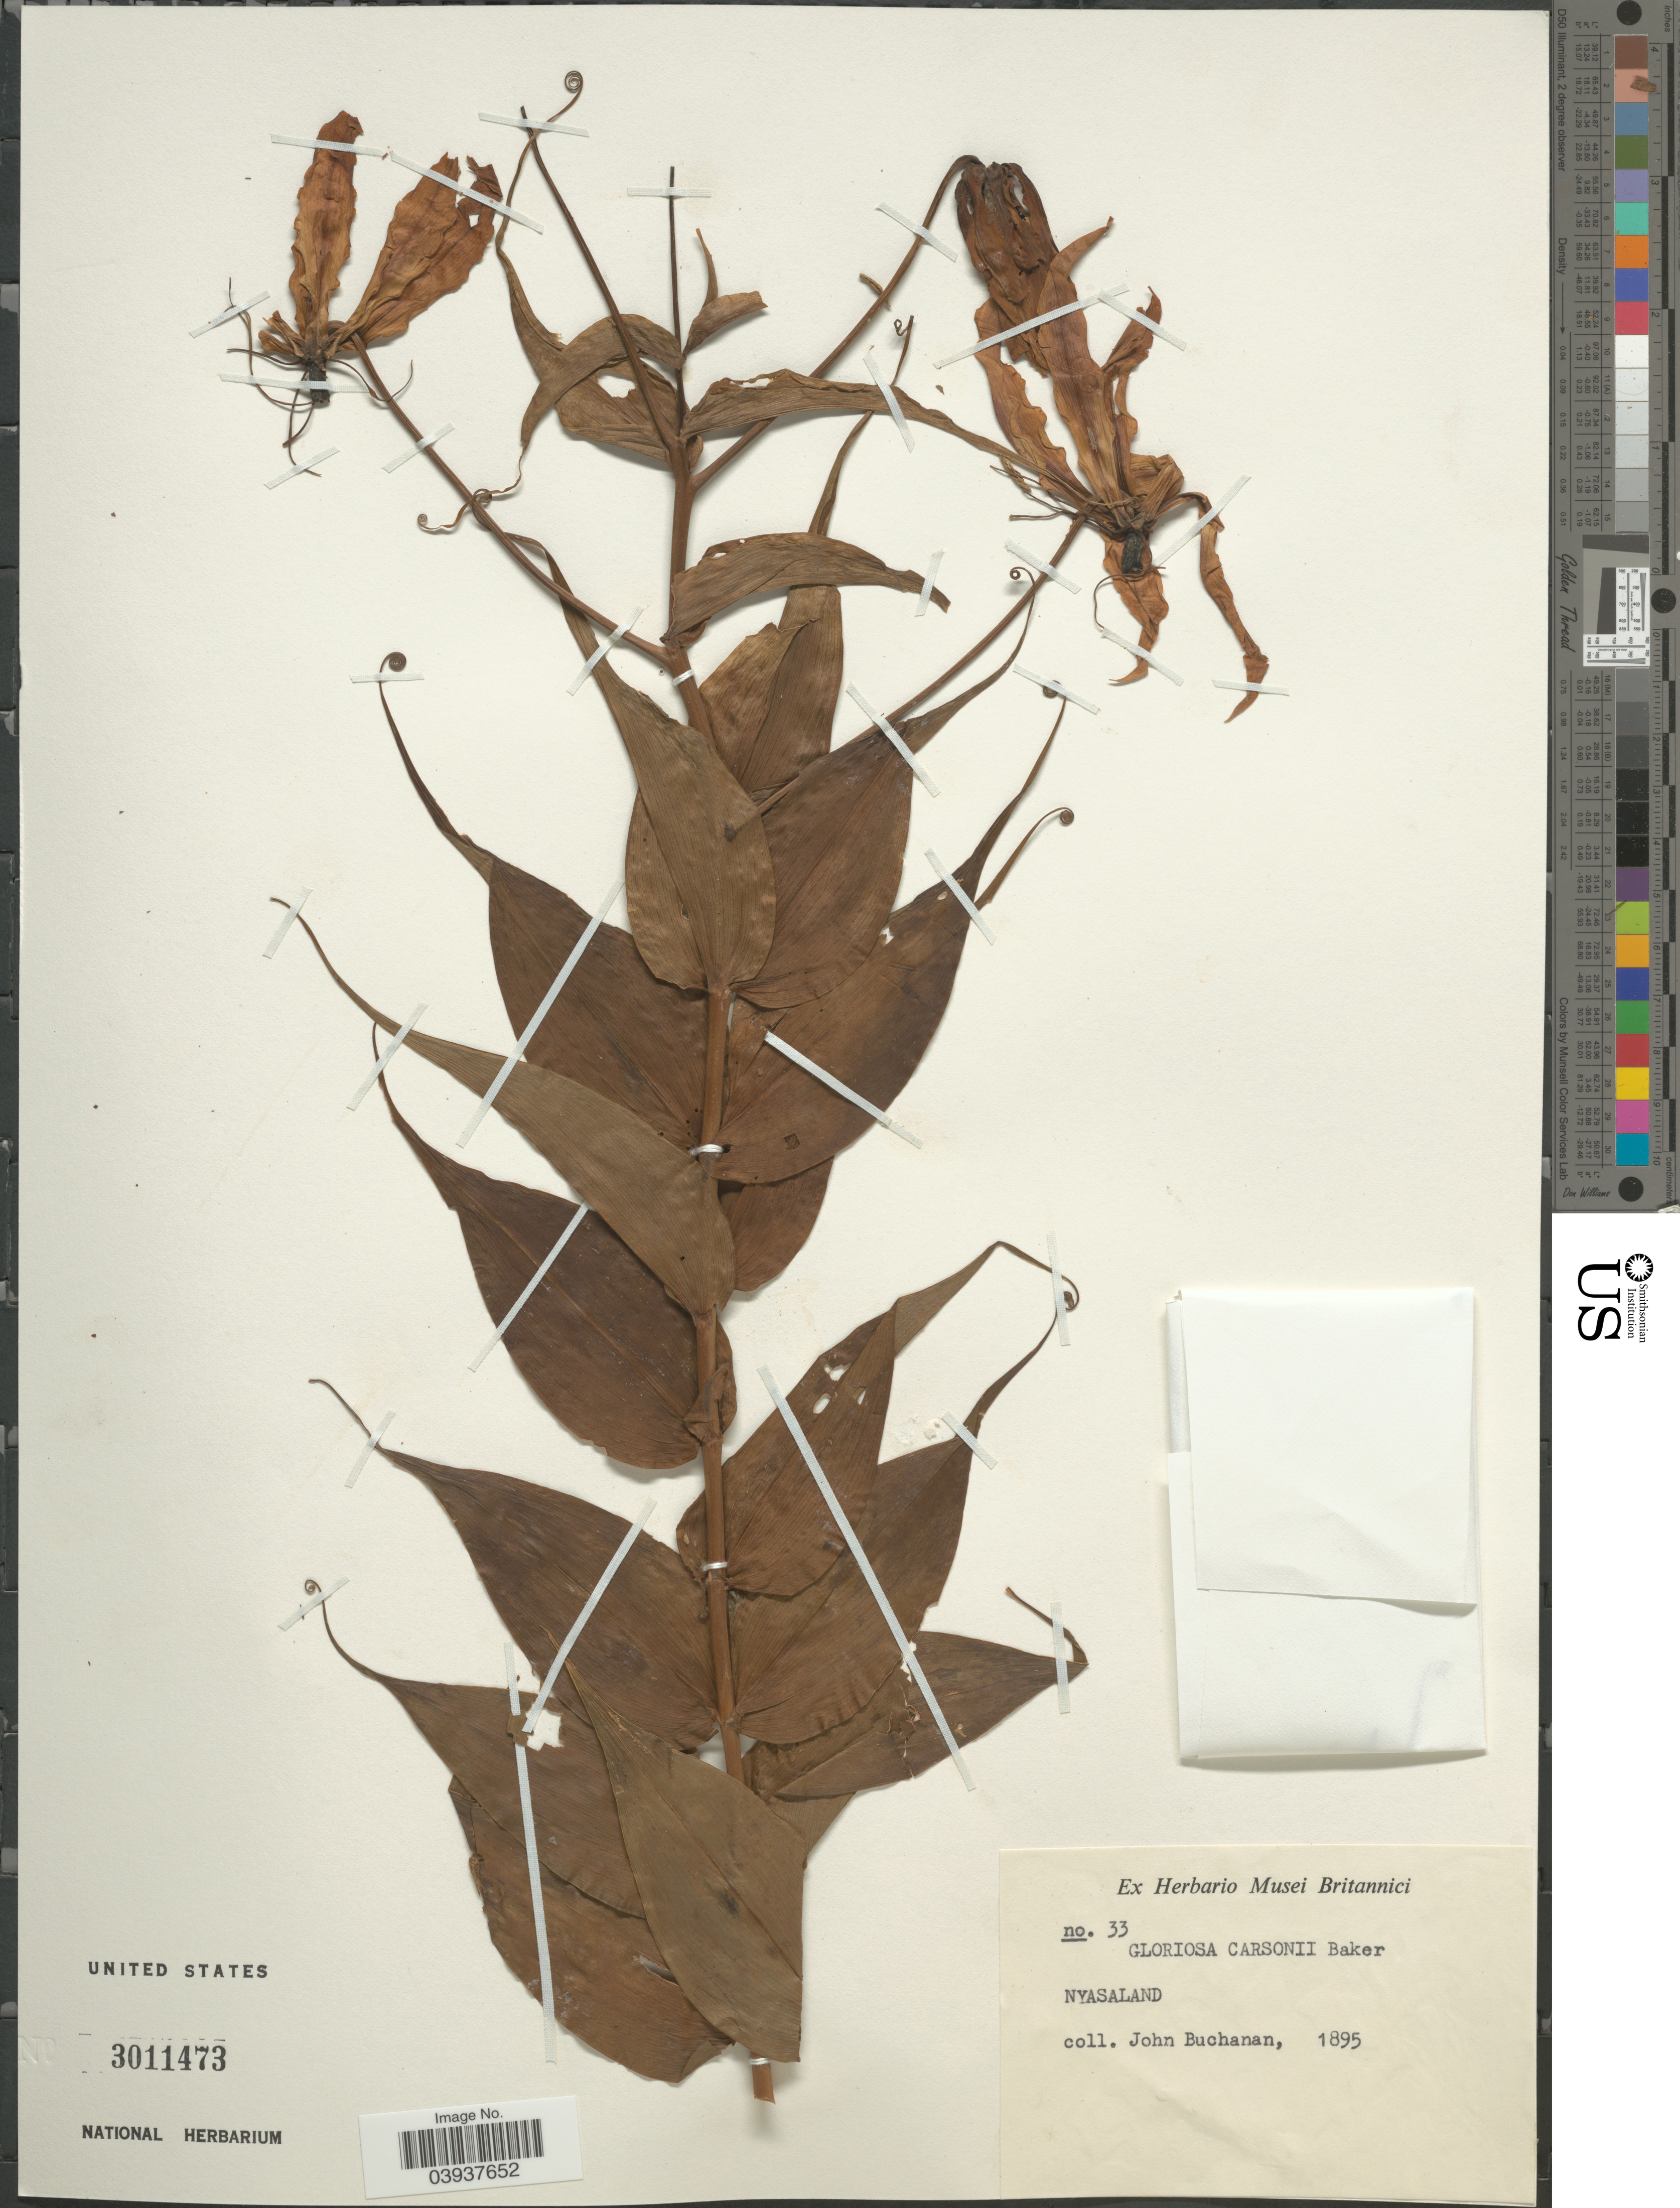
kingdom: Plantae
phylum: Tracheophyta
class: Liliopsida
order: Liliales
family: Colchicaceae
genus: Gloriosa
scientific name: Gloriosa carsonii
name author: Baker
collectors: J. Buchanan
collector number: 33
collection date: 1895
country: Malawi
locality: Nyasaland.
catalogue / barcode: US 3011473